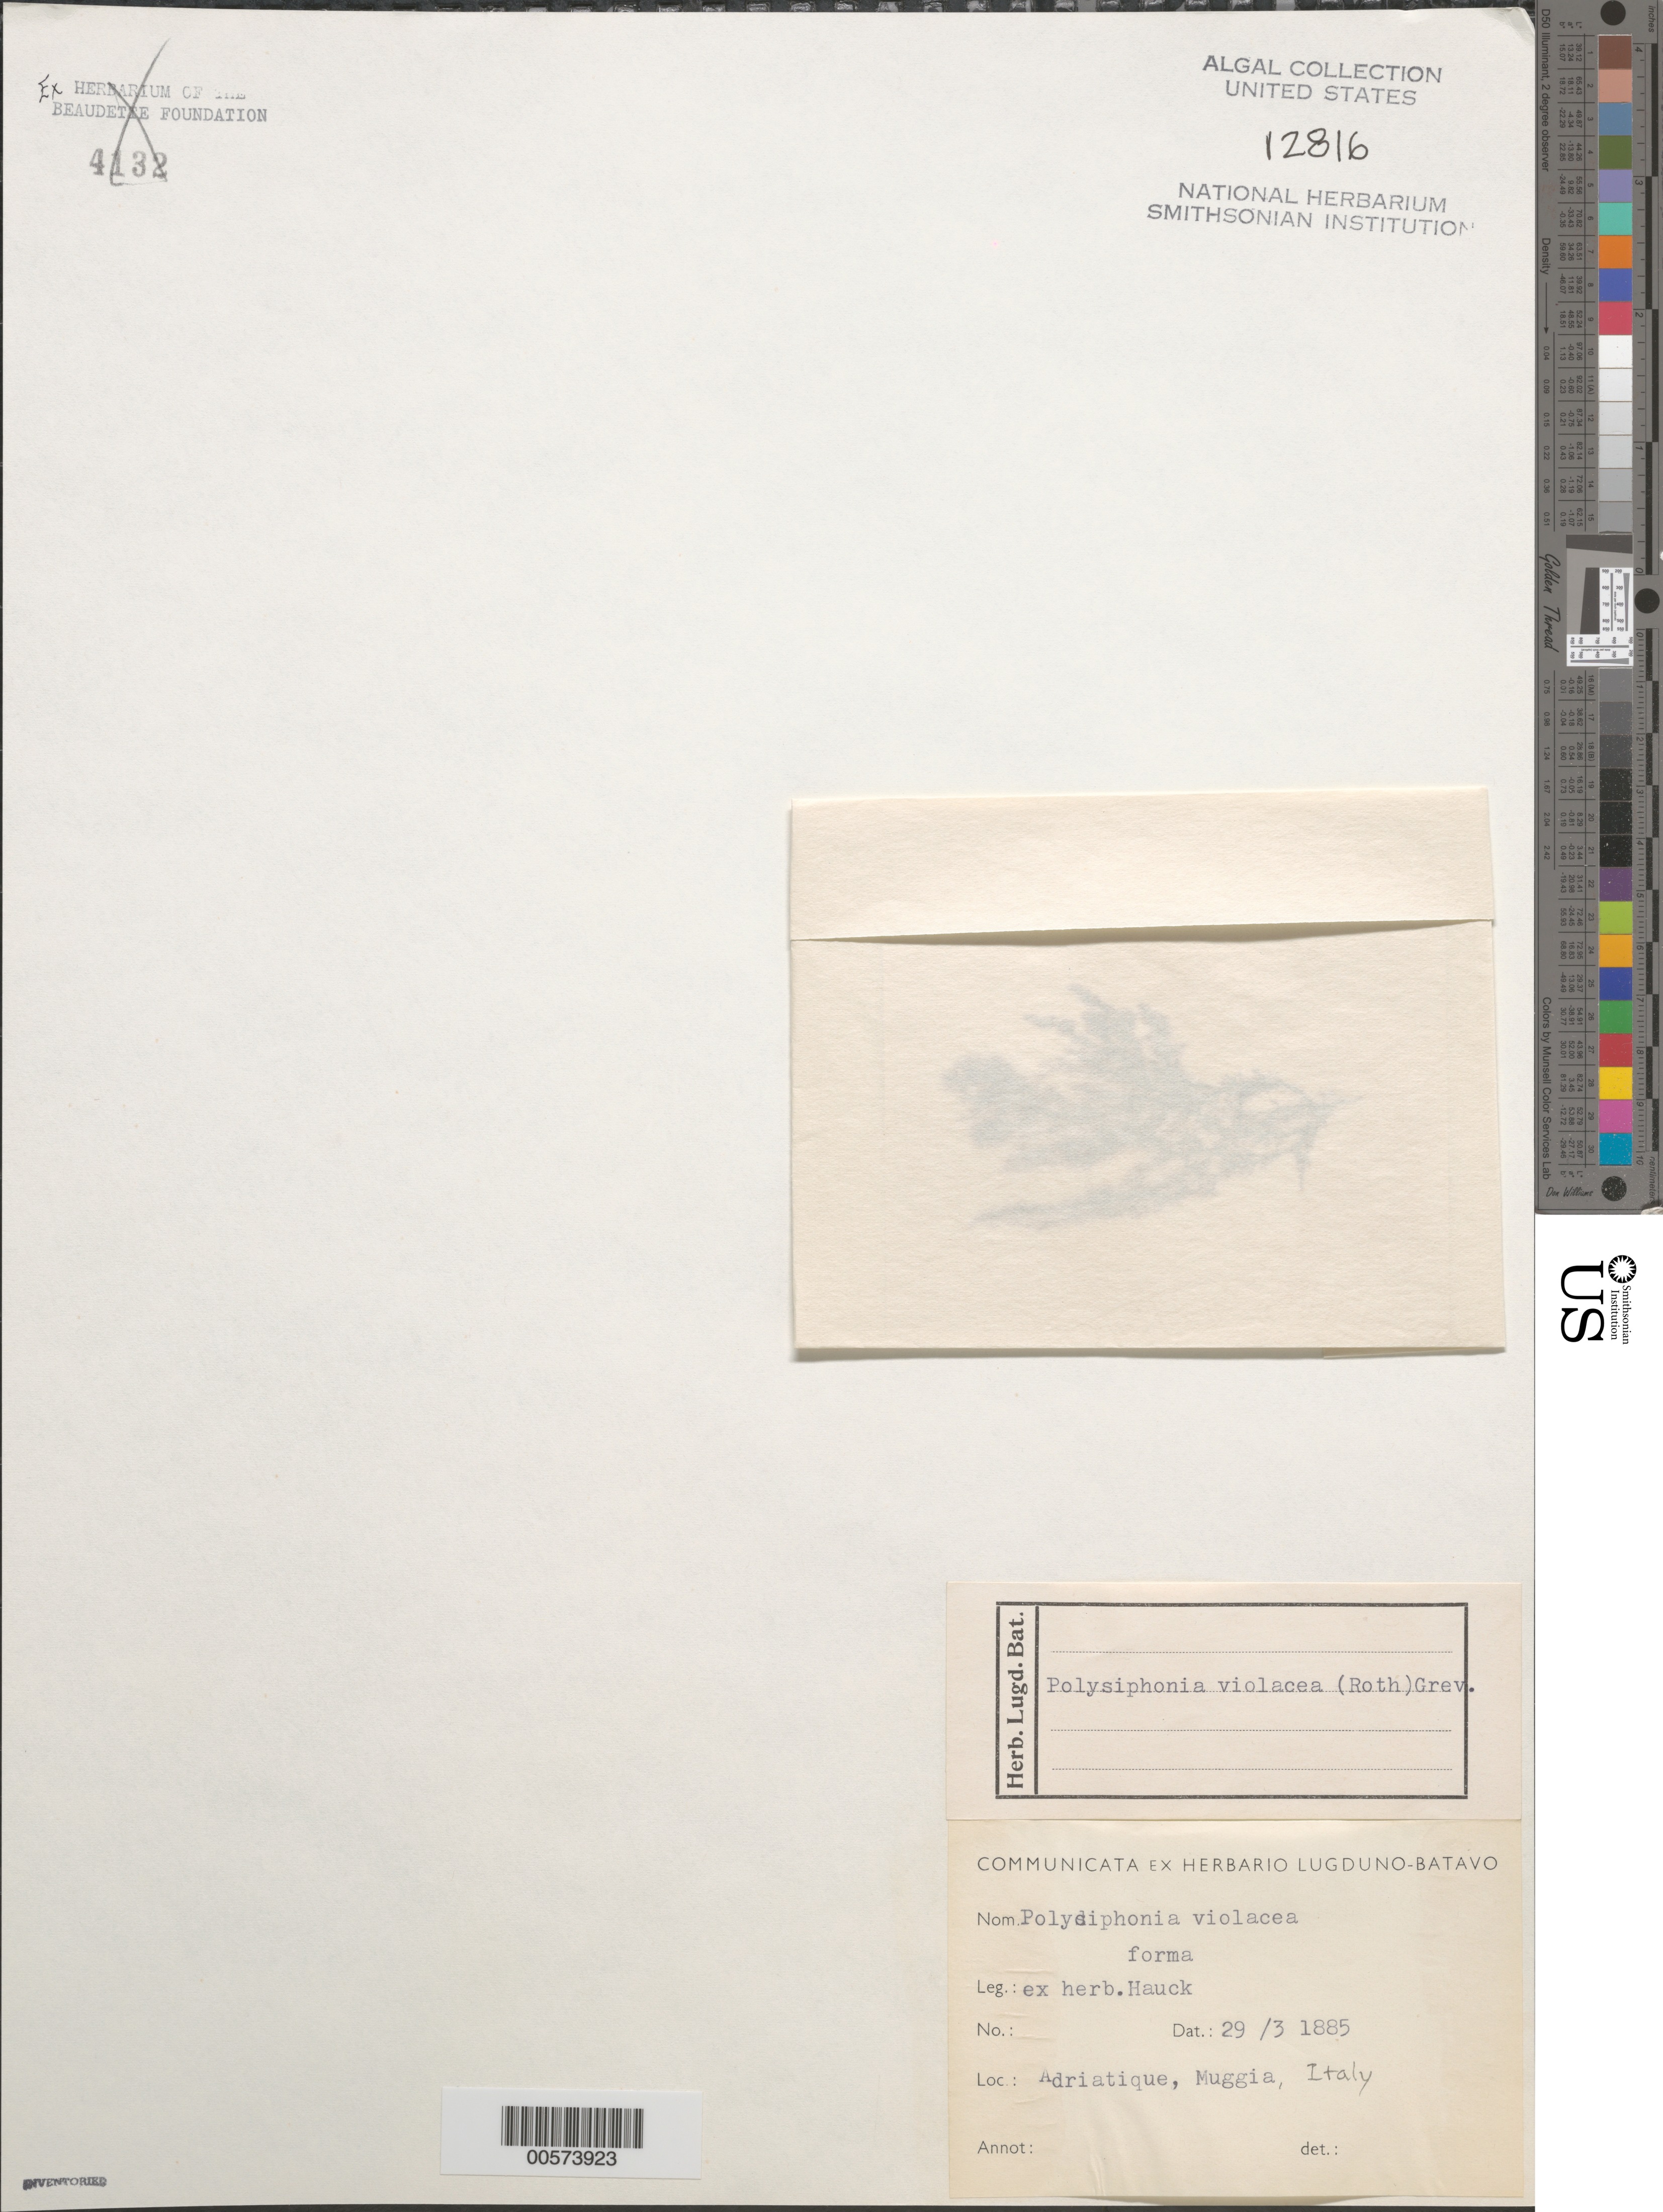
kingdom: Plantae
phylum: Rhodophyta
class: Florideophyceae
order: Ceramiales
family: Rhodomelaceae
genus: Vertebrata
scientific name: Vertebrata fucoides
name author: (Hudson) Kuntze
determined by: Algae name updating Project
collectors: F. Hauck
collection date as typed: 29 Mar 1885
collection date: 1885-03-29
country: Italy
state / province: Friuli-Venezia Giulia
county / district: Trieste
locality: Adriatic Sea (adriatique), Muggia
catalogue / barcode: US 12816